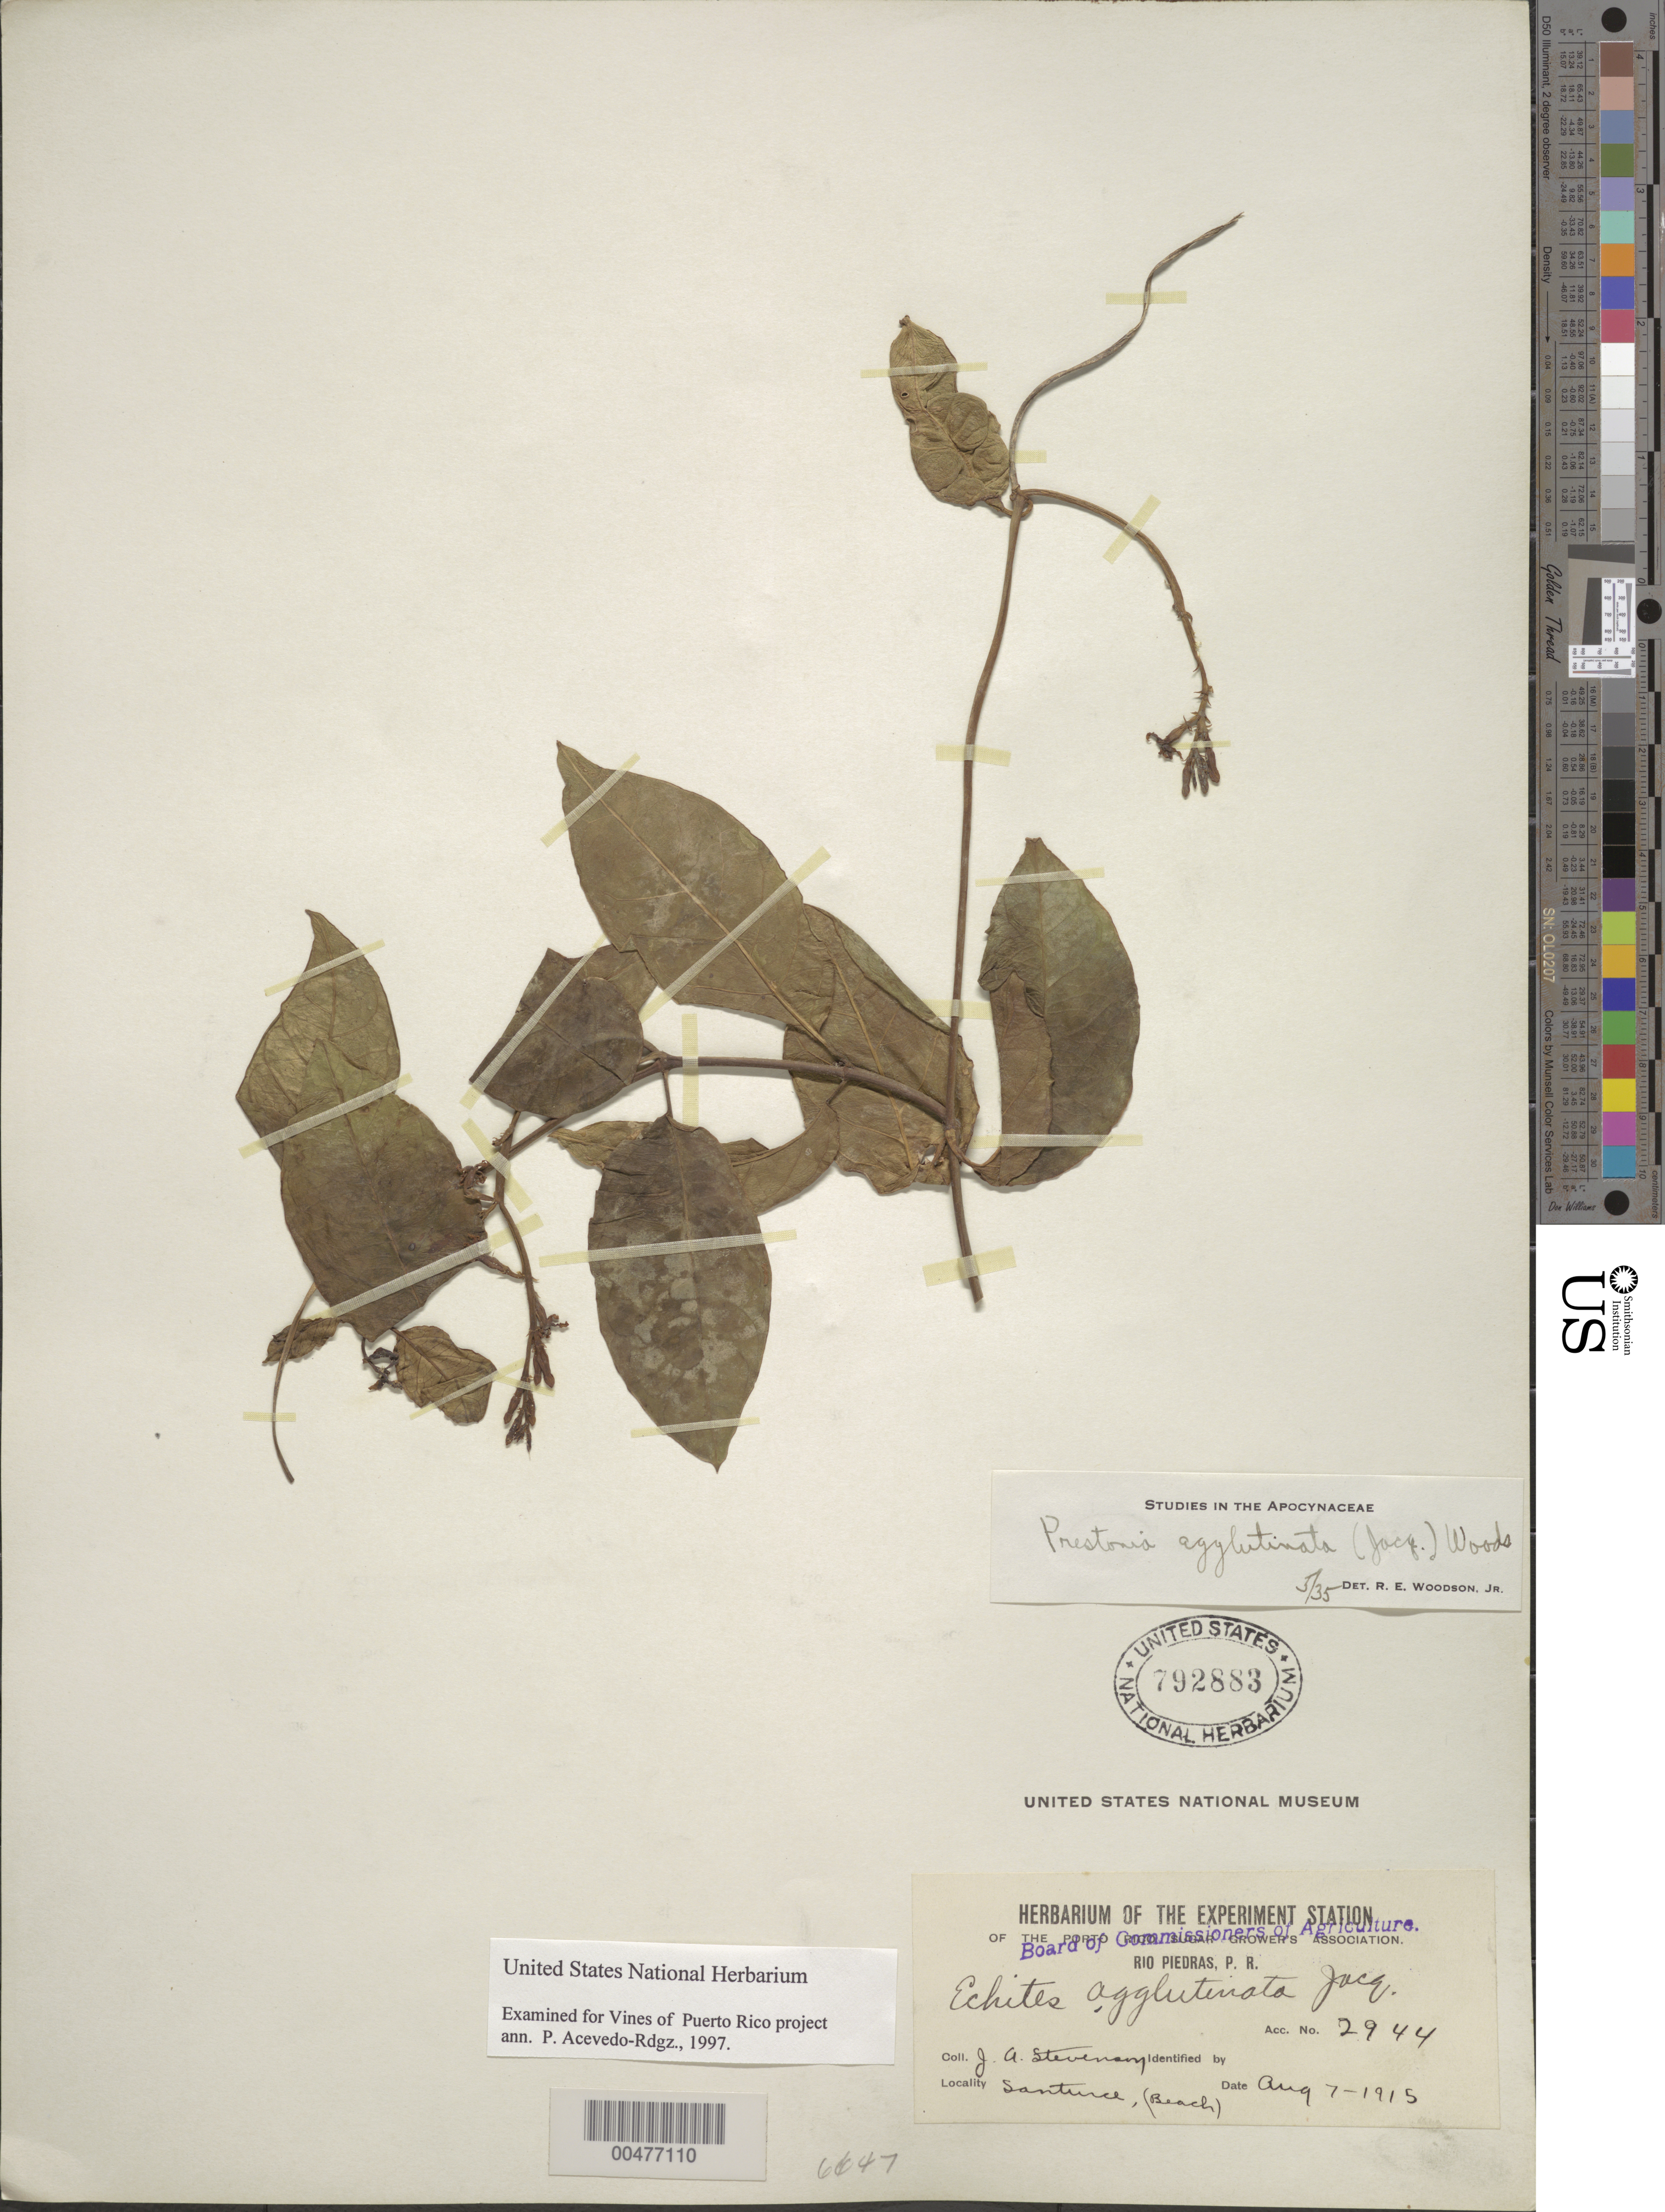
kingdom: Plantae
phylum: Tracheophyta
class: Magnoliopsida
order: Gentianales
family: Apocynaceae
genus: Echites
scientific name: Echites agglutinatus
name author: Jacq.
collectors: J. Stevenson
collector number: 2944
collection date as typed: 07 Aug 1915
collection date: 1915-08-07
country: Puerto Rico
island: Greater Antilles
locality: Santurce. Beach.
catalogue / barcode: US 792883